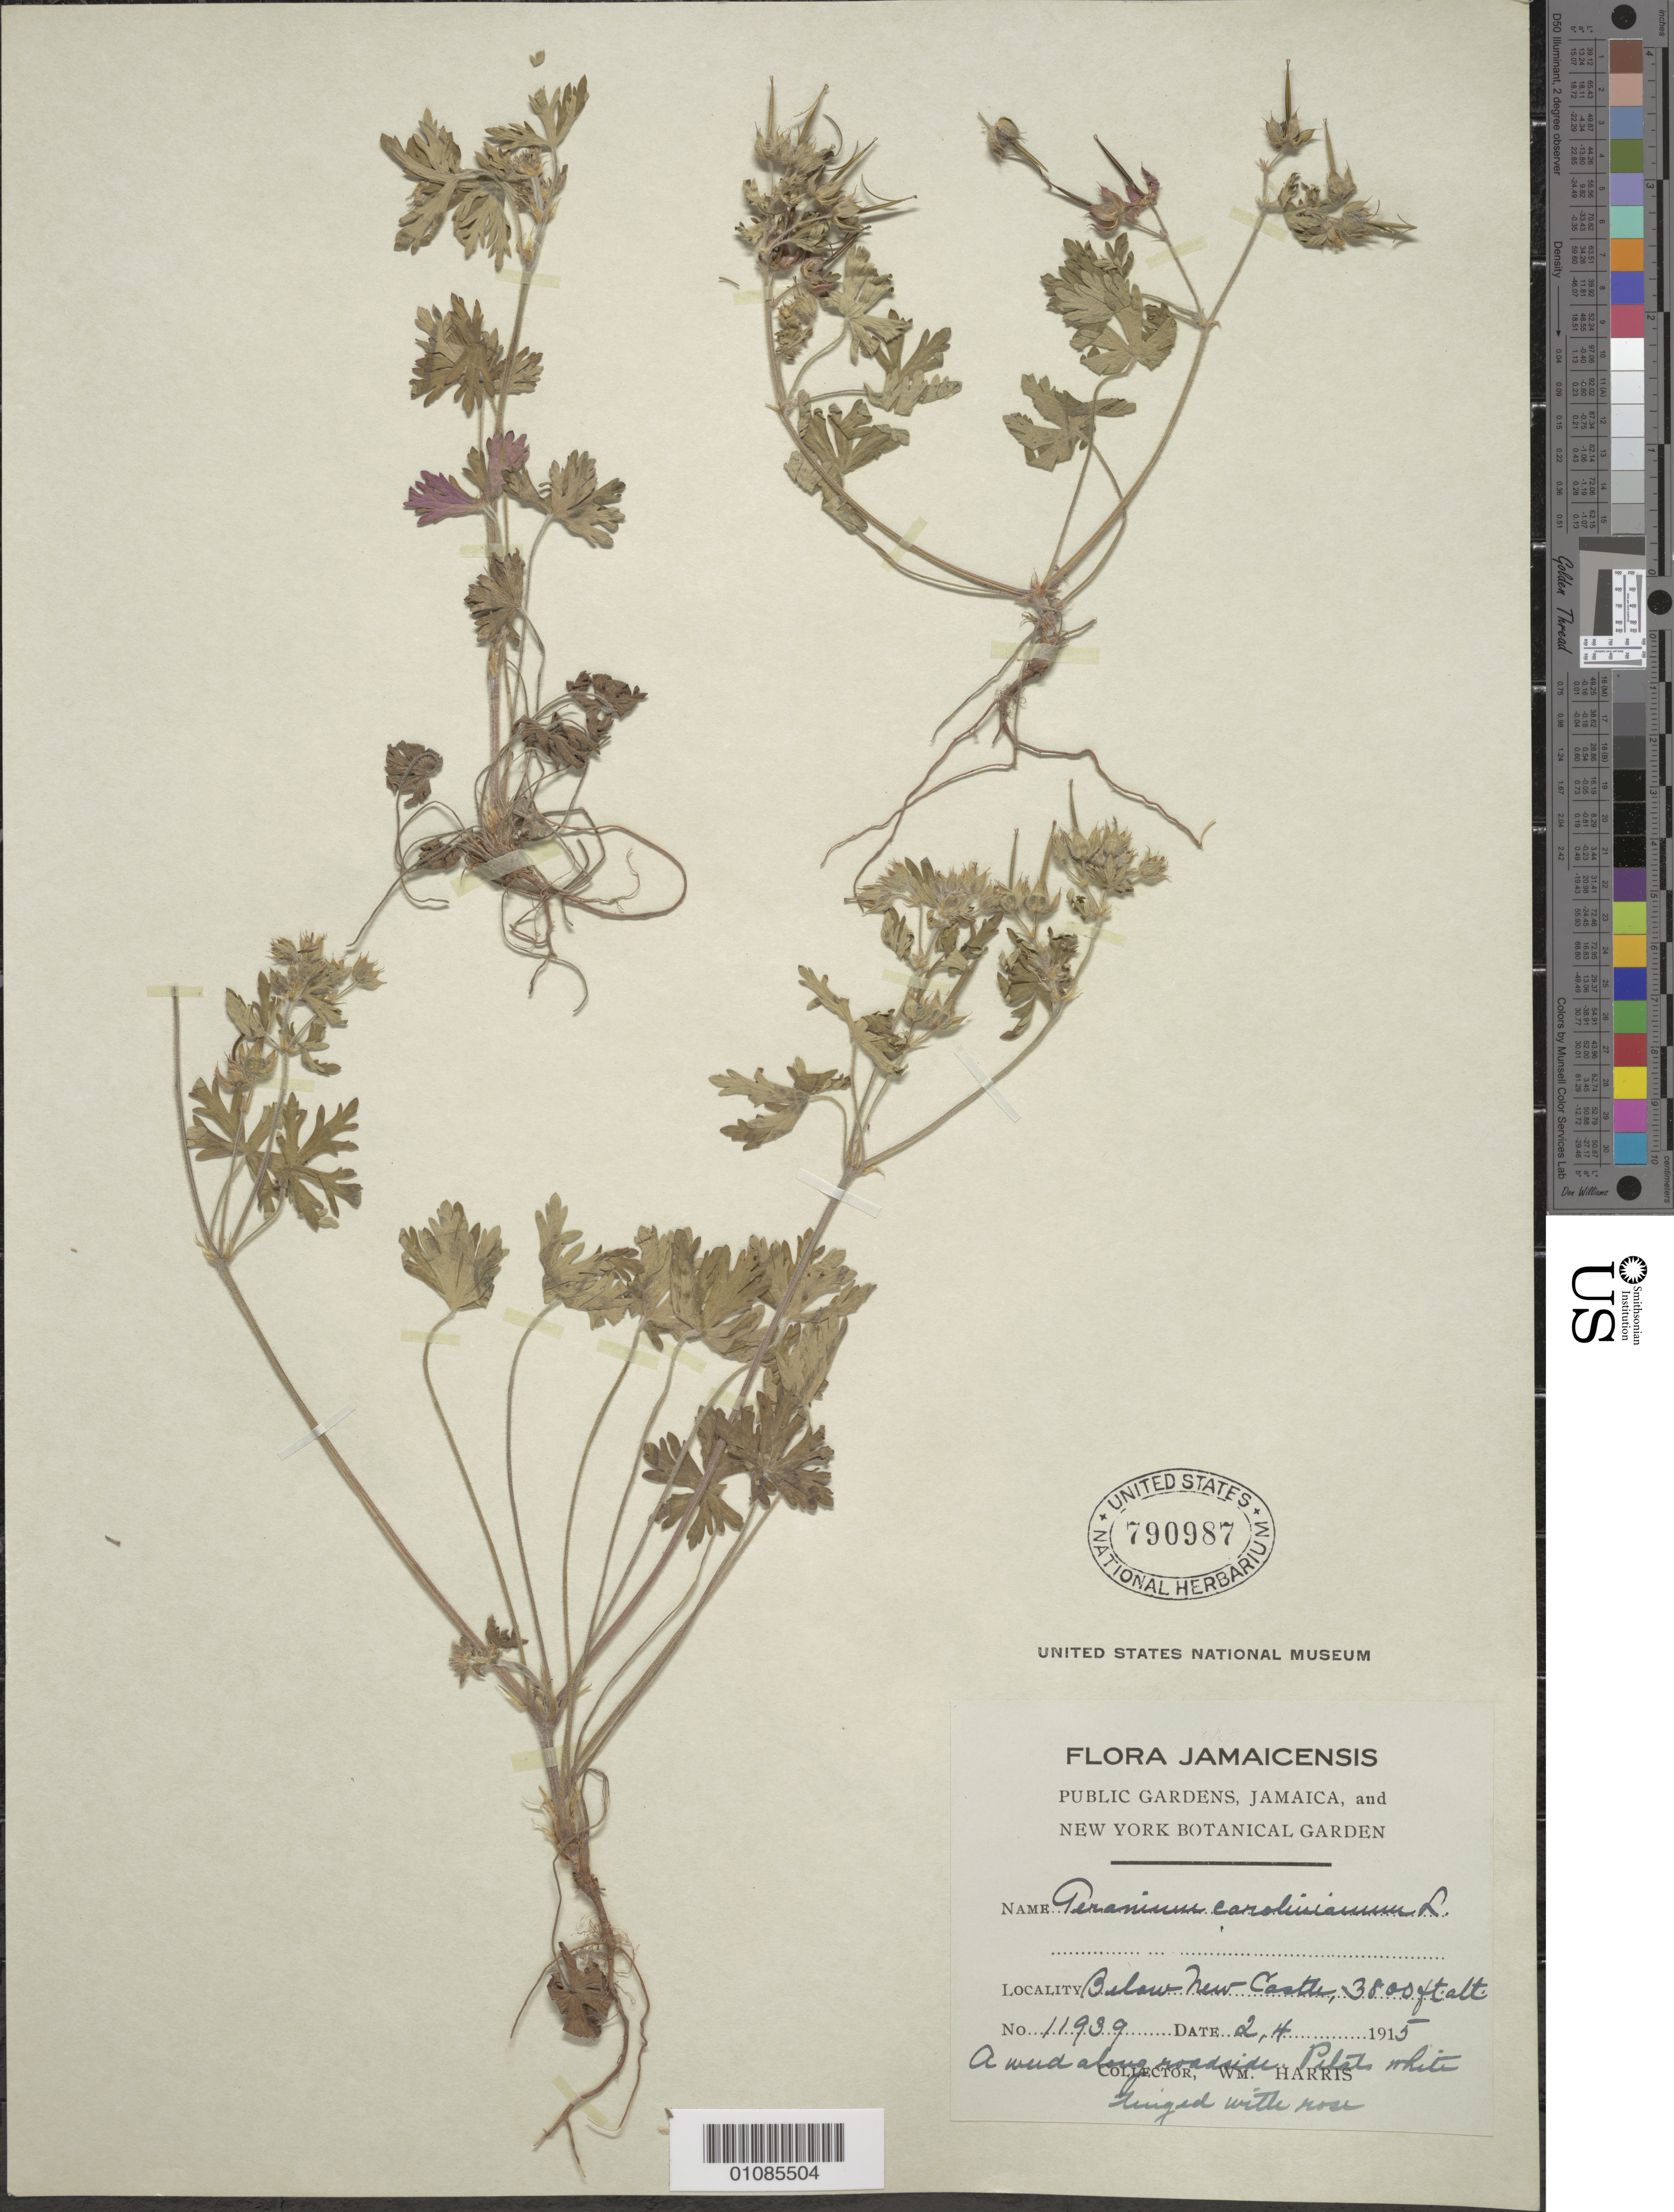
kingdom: Plantae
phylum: Tracheophyta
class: Magnoliopsida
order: Geraniales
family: Geraniaceae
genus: Geranium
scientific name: Geranium carolinianum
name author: L.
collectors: W. Harris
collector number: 11939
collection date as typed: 04 Feb 1915 or 02 Apr 1915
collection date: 1915-02-04 or 1915-04-02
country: Jamaica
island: Jamaica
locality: Bilour few coste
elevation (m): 1158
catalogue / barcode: US 790987